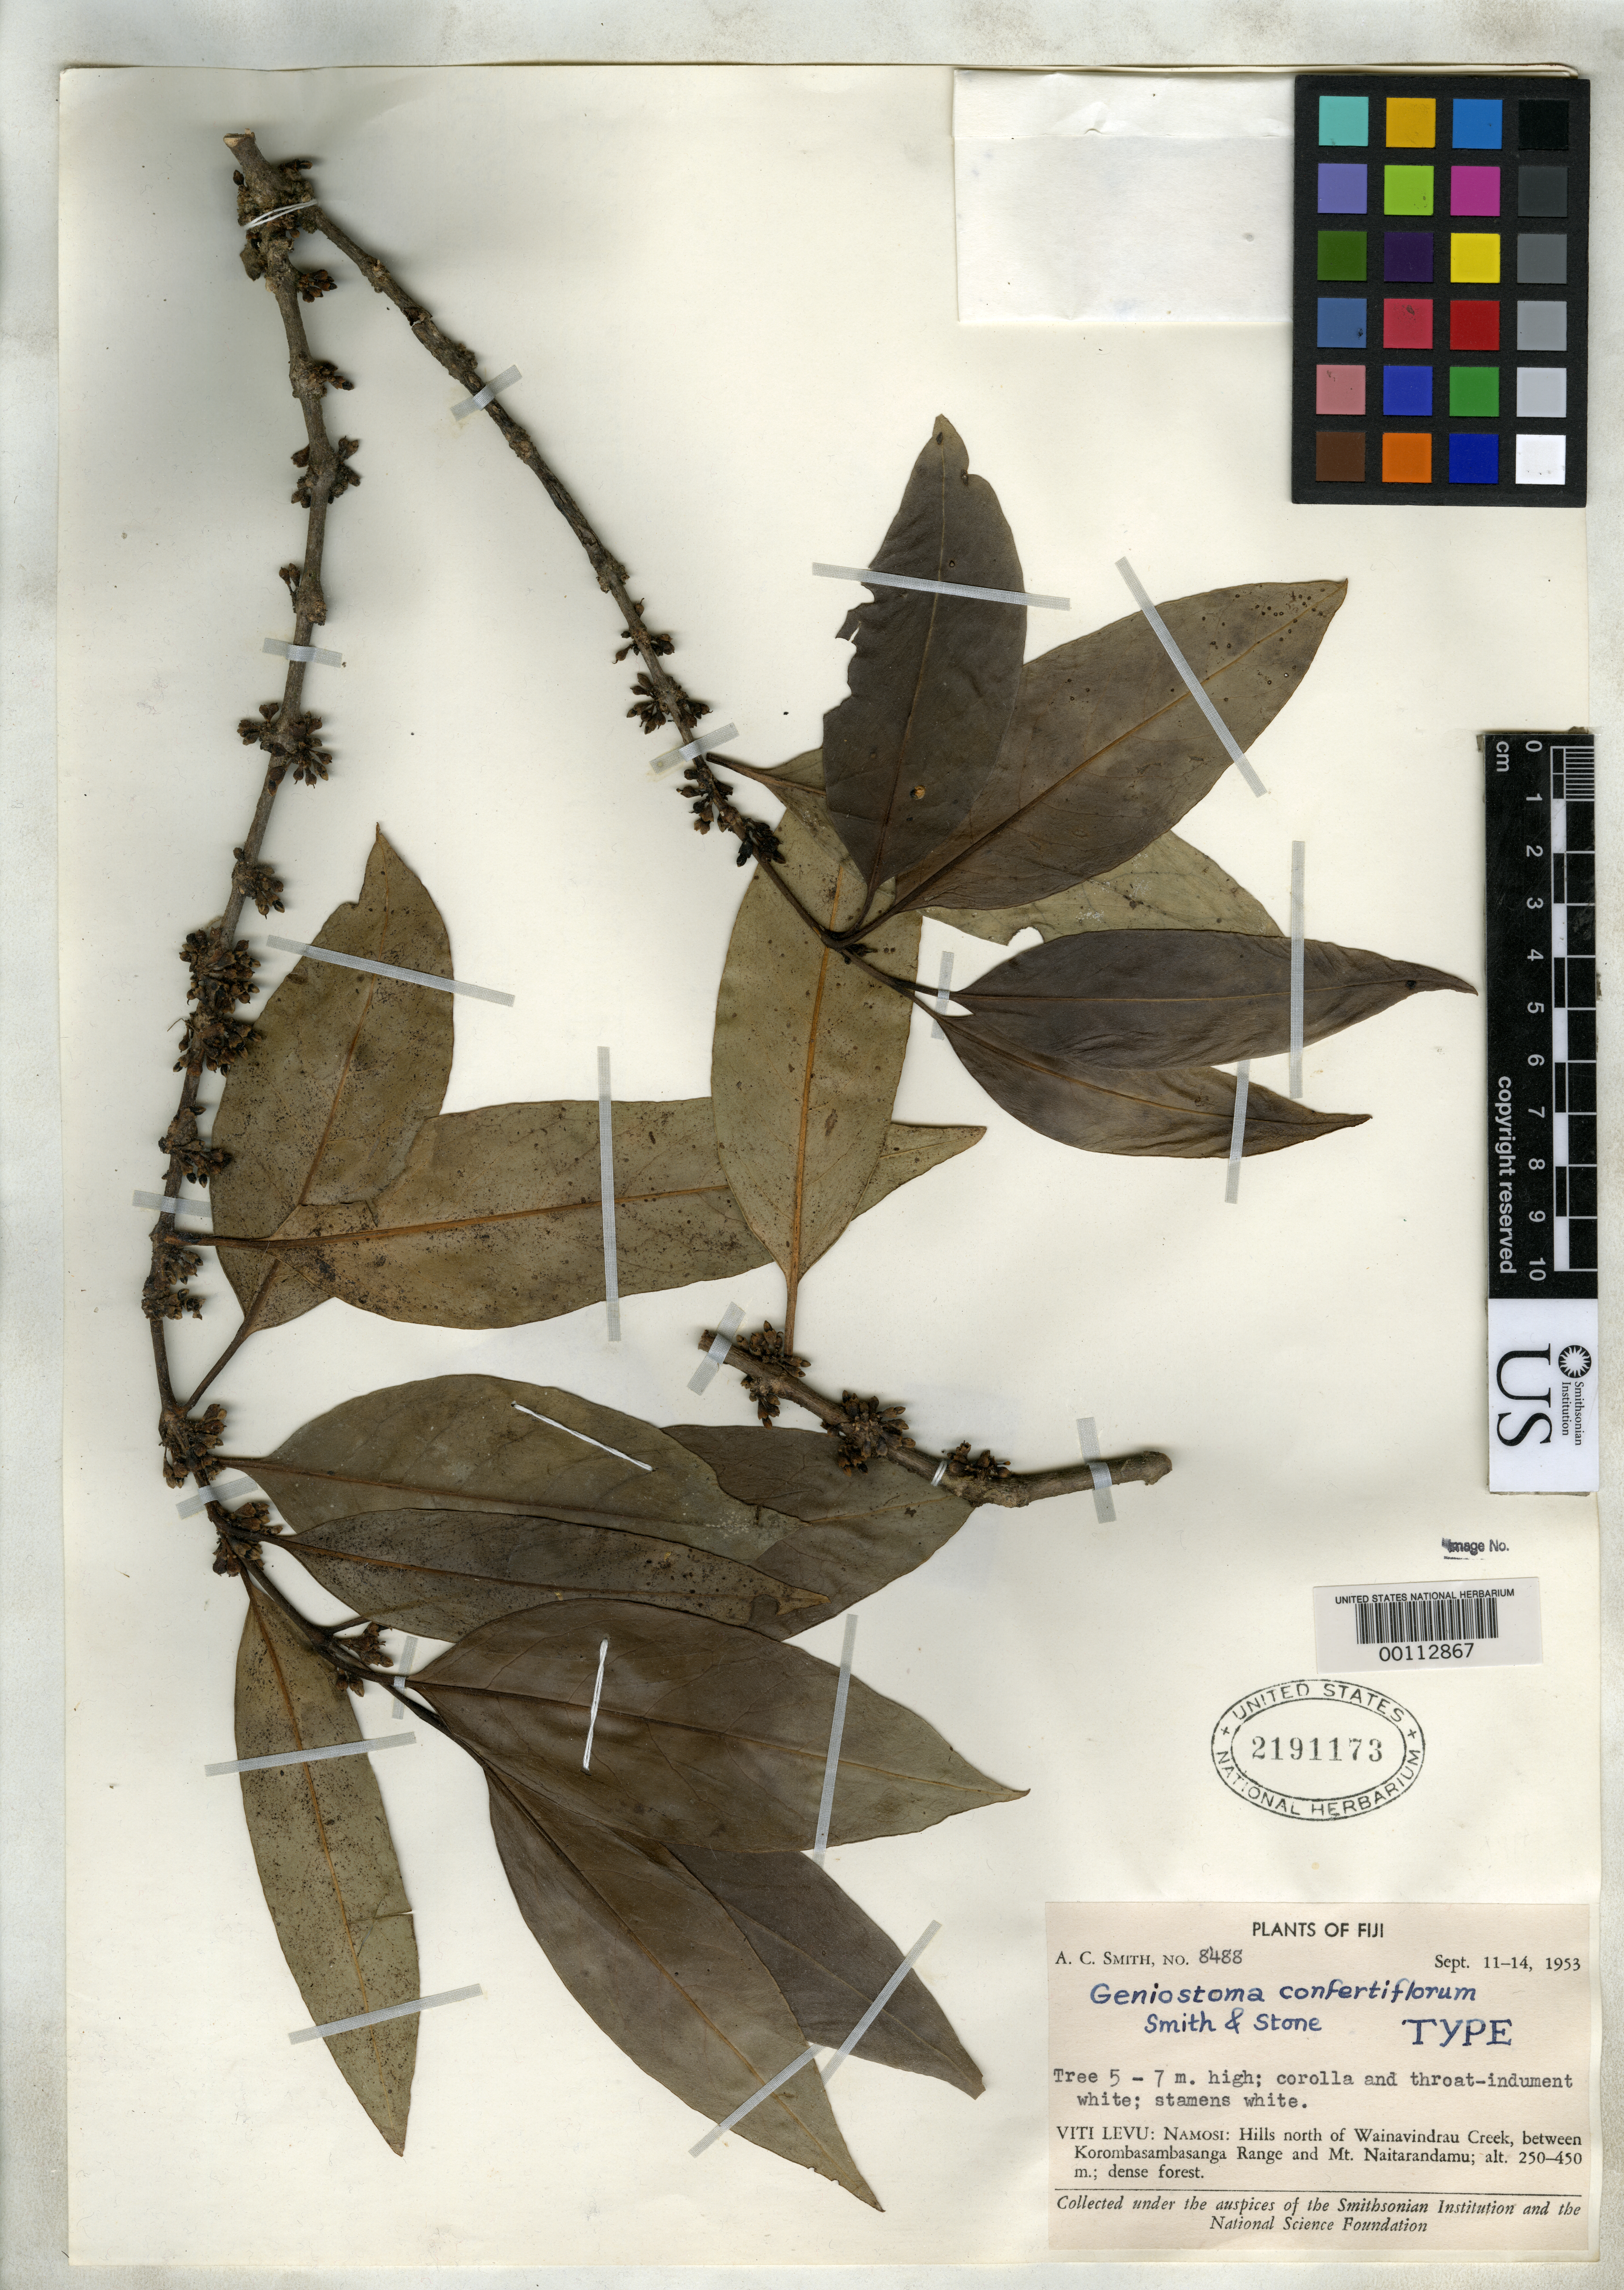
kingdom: Plantae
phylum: Tracheophyta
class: Magnoliopsida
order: Gentianales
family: Loganiaceae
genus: Geniostoma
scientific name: Geniostoma confertiflorum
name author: A.C. Sm. & B.C. Stone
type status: Holotype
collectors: A. C. Smith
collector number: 8488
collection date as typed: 14 Sep 1953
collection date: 1953-09-14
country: Fiji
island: Viti Levu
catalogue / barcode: US 2191173